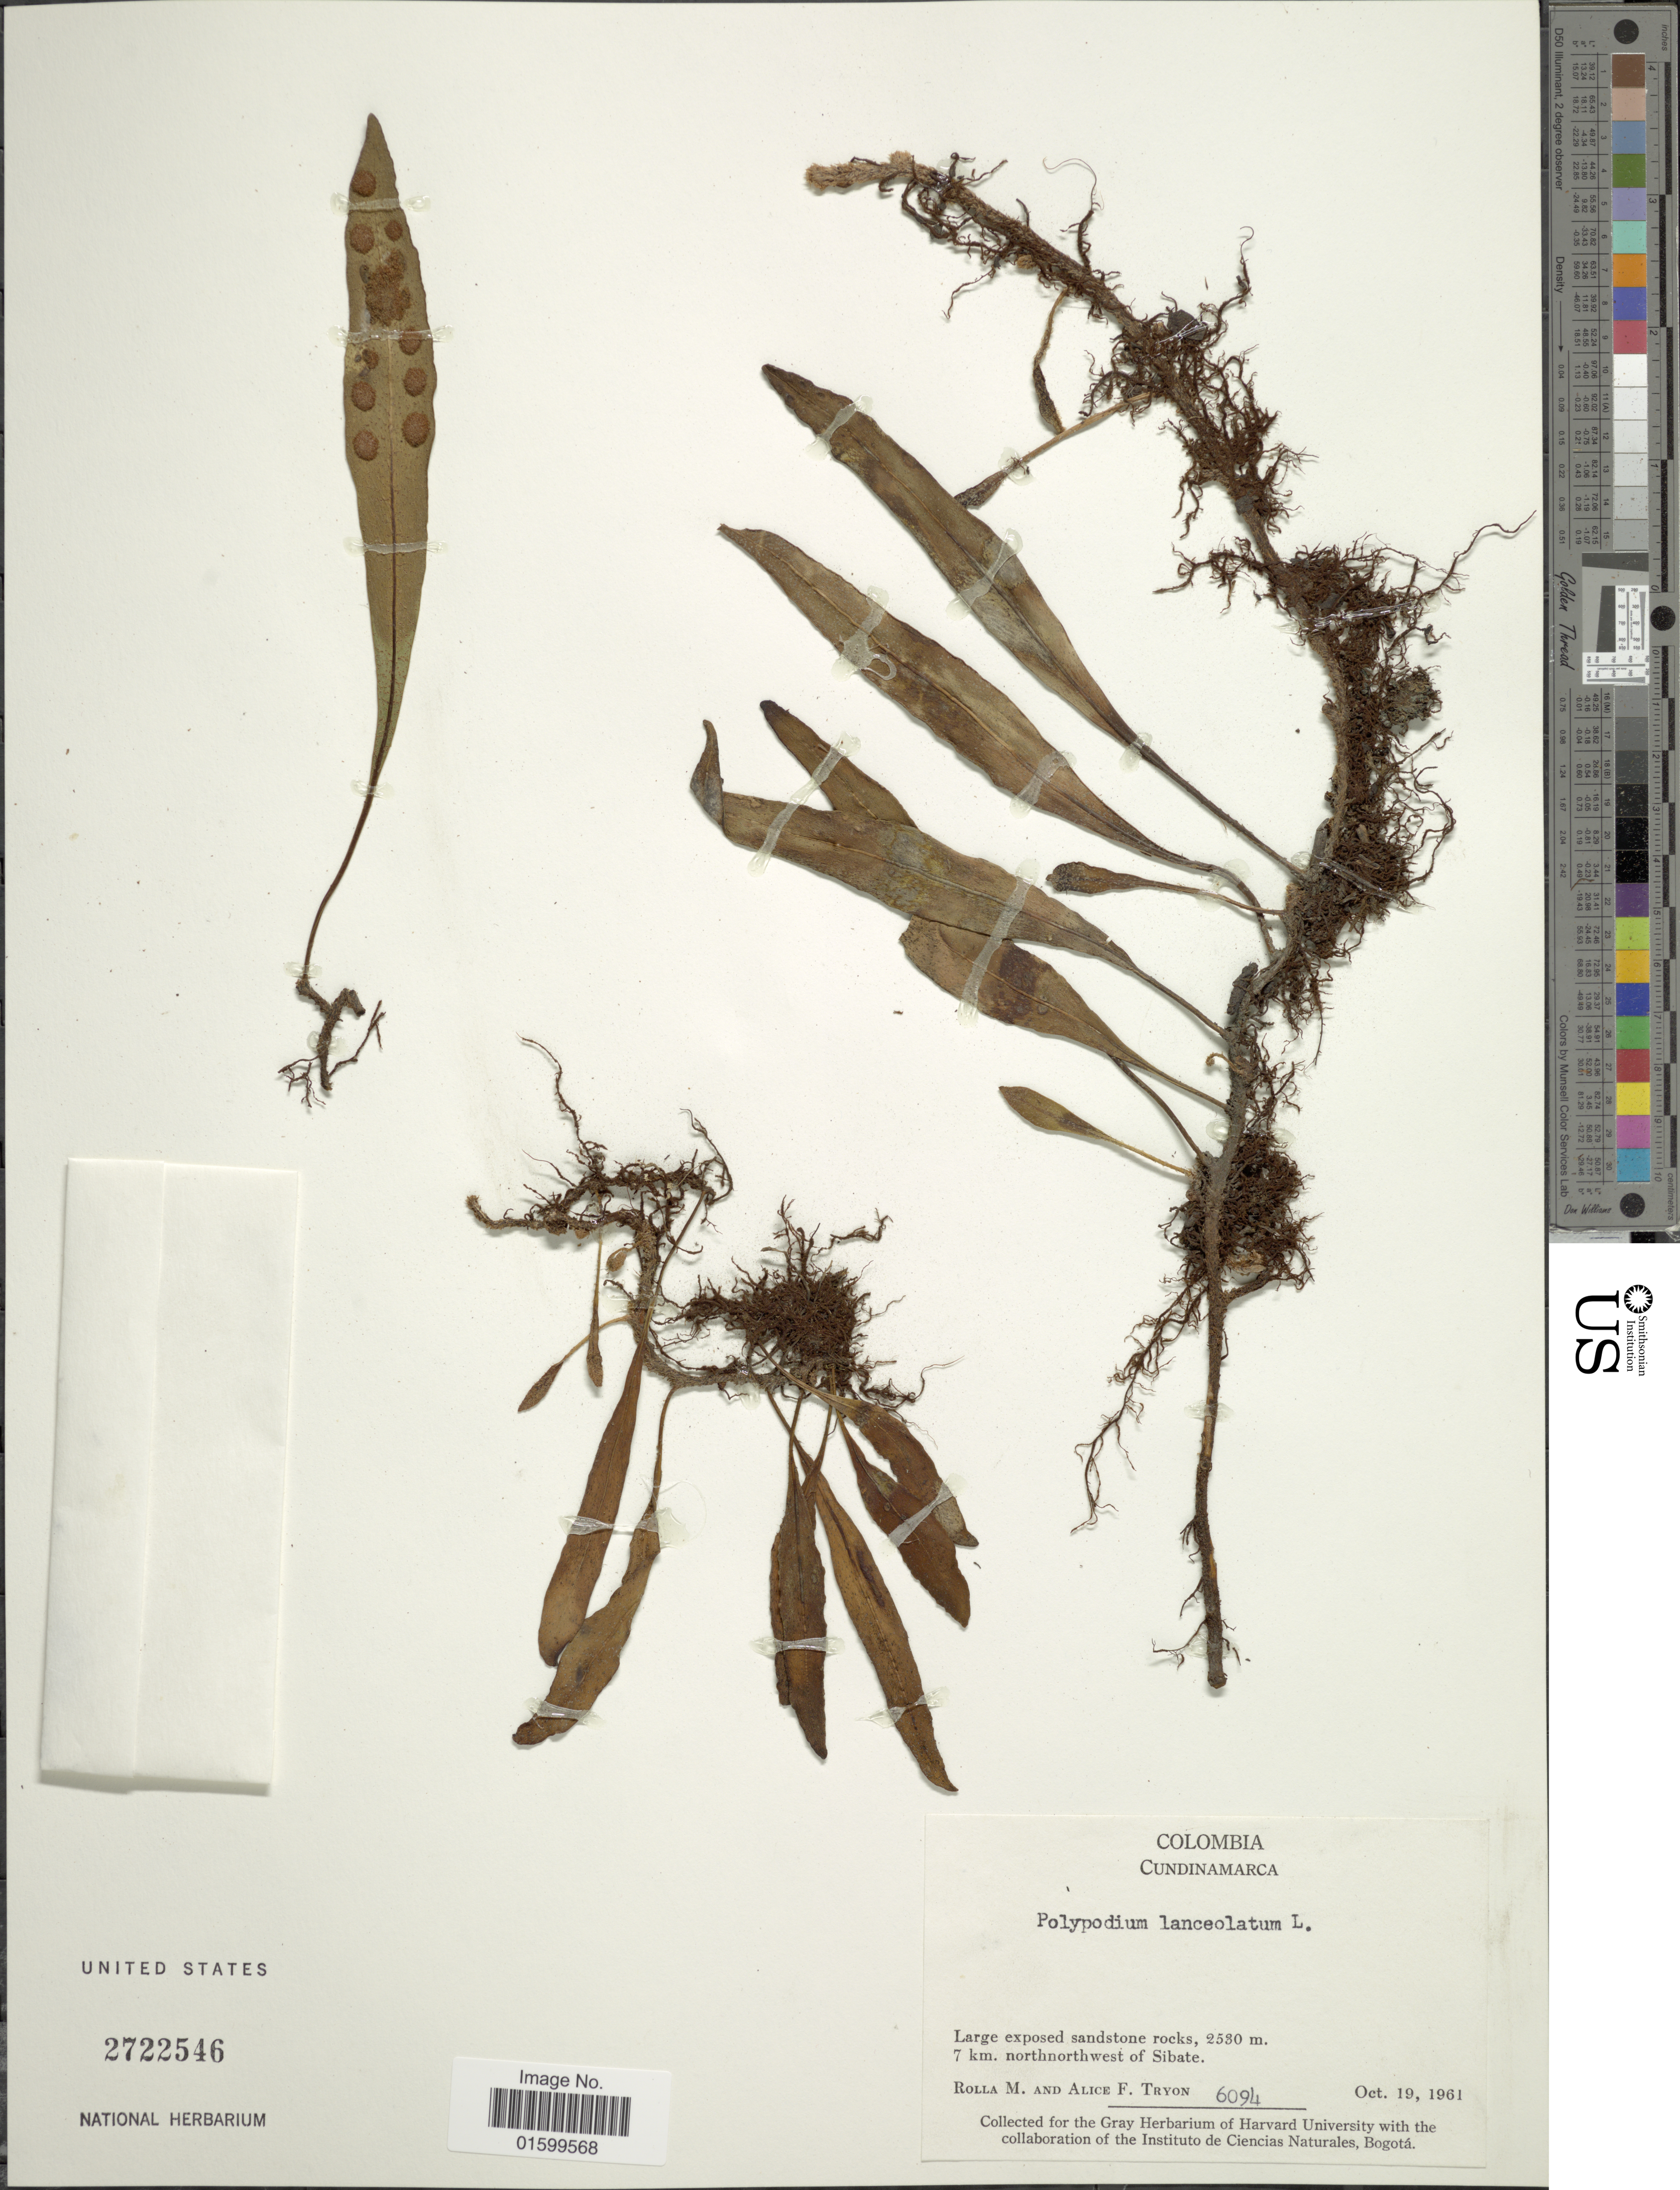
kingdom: Plantae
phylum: Tracheophyta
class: Polypodiopsida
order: Polypodiales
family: Polypodiaceae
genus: Pleopeltis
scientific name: Pleopeltis macrocarpa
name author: (Bory ex Willd.) Kaulf.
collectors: R. M. Tryon & A. F. Tryon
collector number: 6094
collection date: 1961-10-19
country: Colombia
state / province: Cundinamarca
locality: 7 km northnorthwest of Sibate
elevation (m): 2530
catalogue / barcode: US 2722546